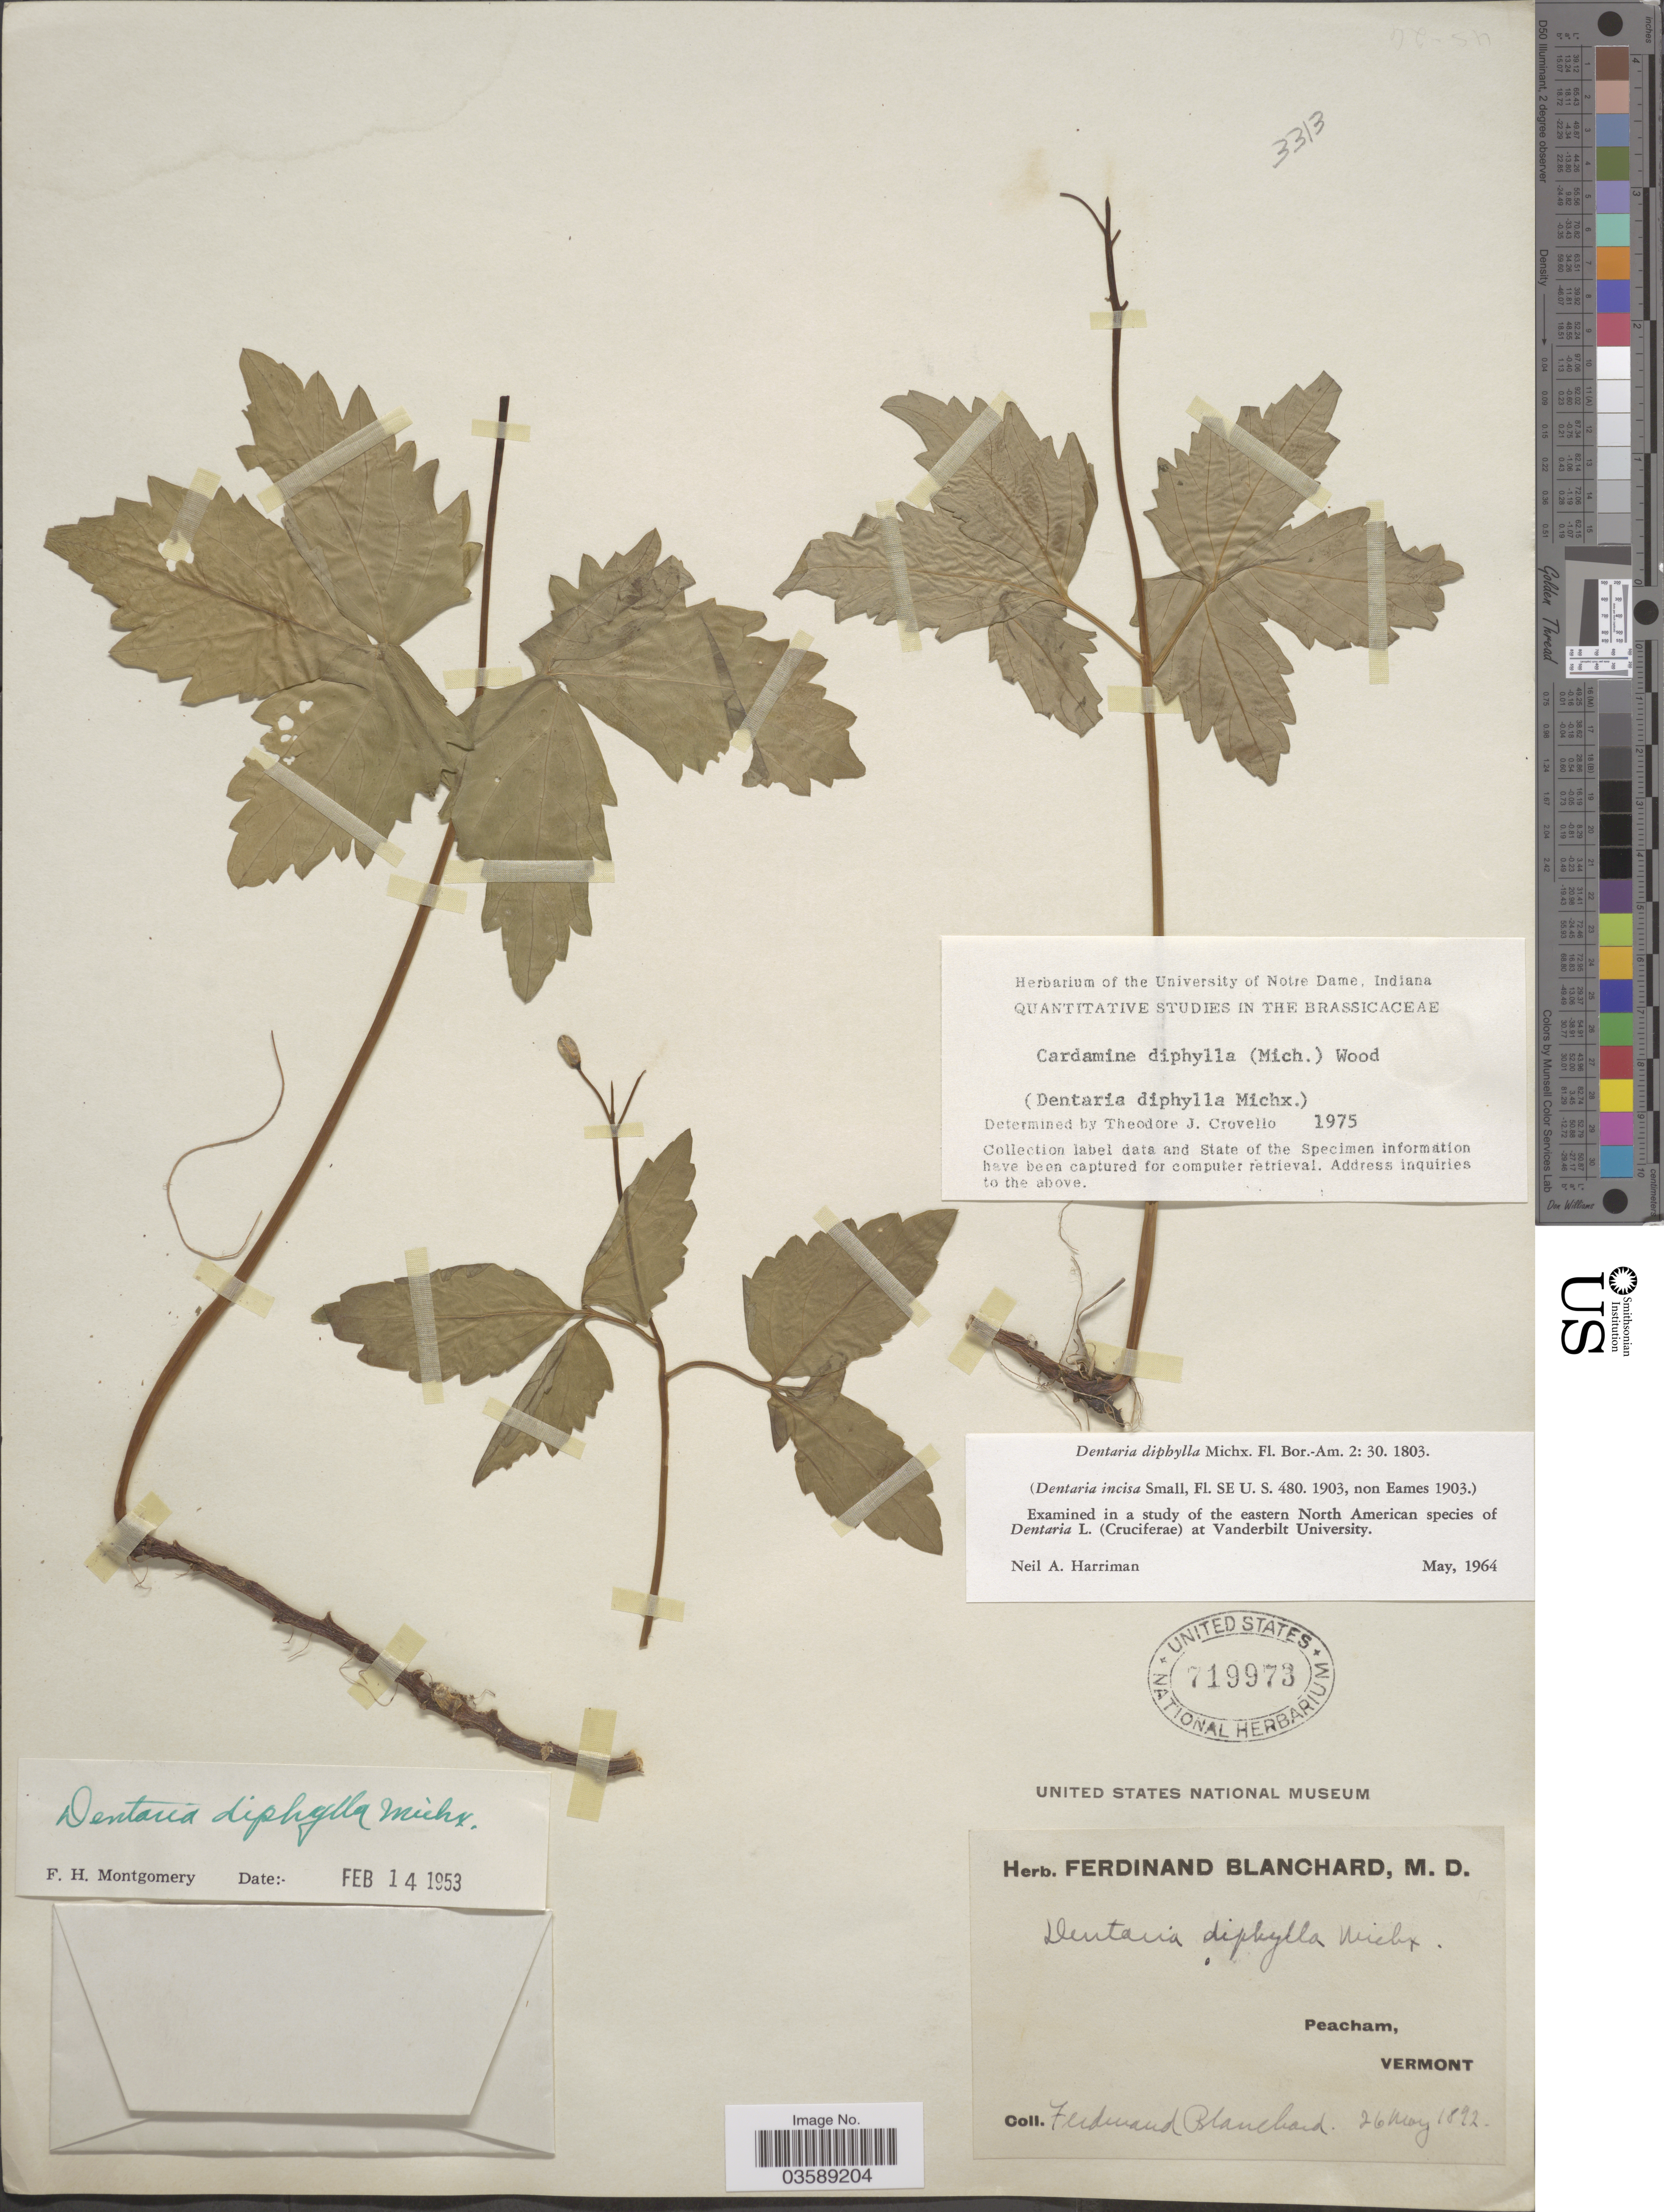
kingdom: Plantae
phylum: Tracheophyta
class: Magnoliopsida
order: Brassicales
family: Brassicaceae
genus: Cardamine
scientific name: Cardamine diphylla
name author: (Michx.) Alph. Wood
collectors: F. Blanchard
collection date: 1892-05-26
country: United States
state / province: Vermont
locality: Peacham.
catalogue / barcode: US 719973